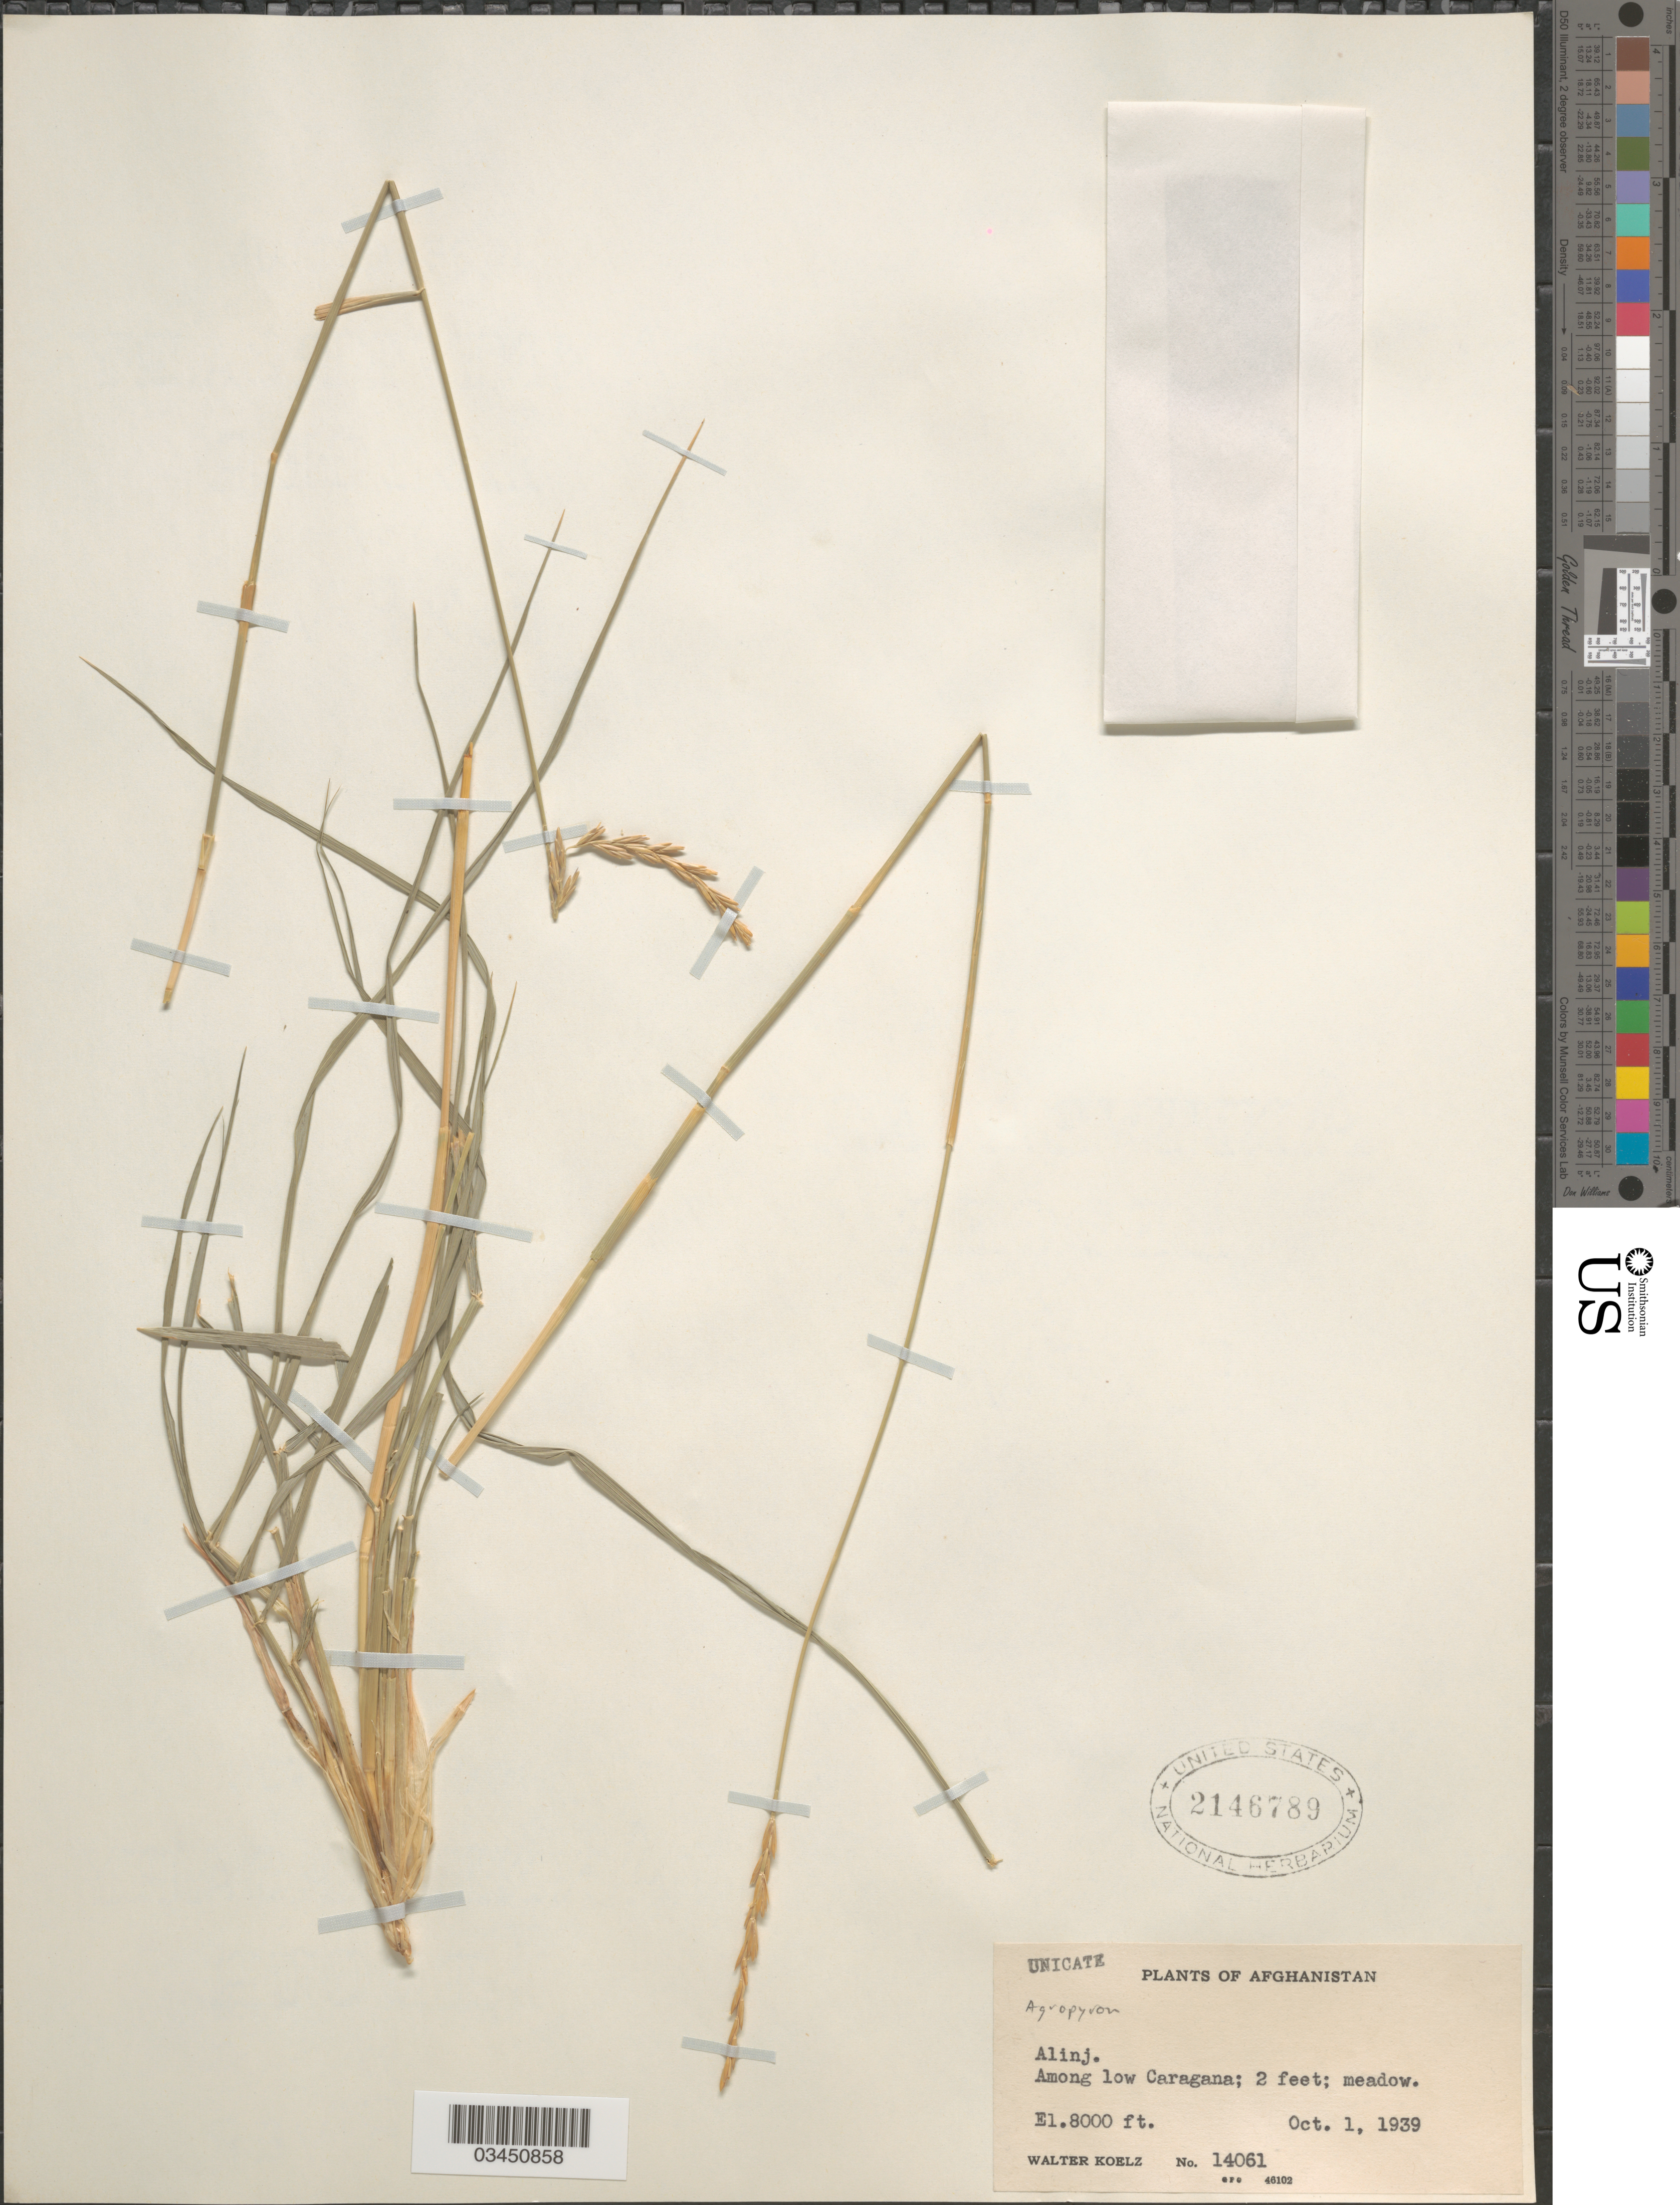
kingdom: Plantae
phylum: Tracheophyta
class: Liliopsida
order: Poales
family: Poaceae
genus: Elymus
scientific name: Elymus sp.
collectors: W. N. Koelz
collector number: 14061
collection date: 1939-10-01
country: Afghanistan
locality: Alinj. Among low Caragana.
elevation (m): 2438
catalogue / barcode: US 2146789